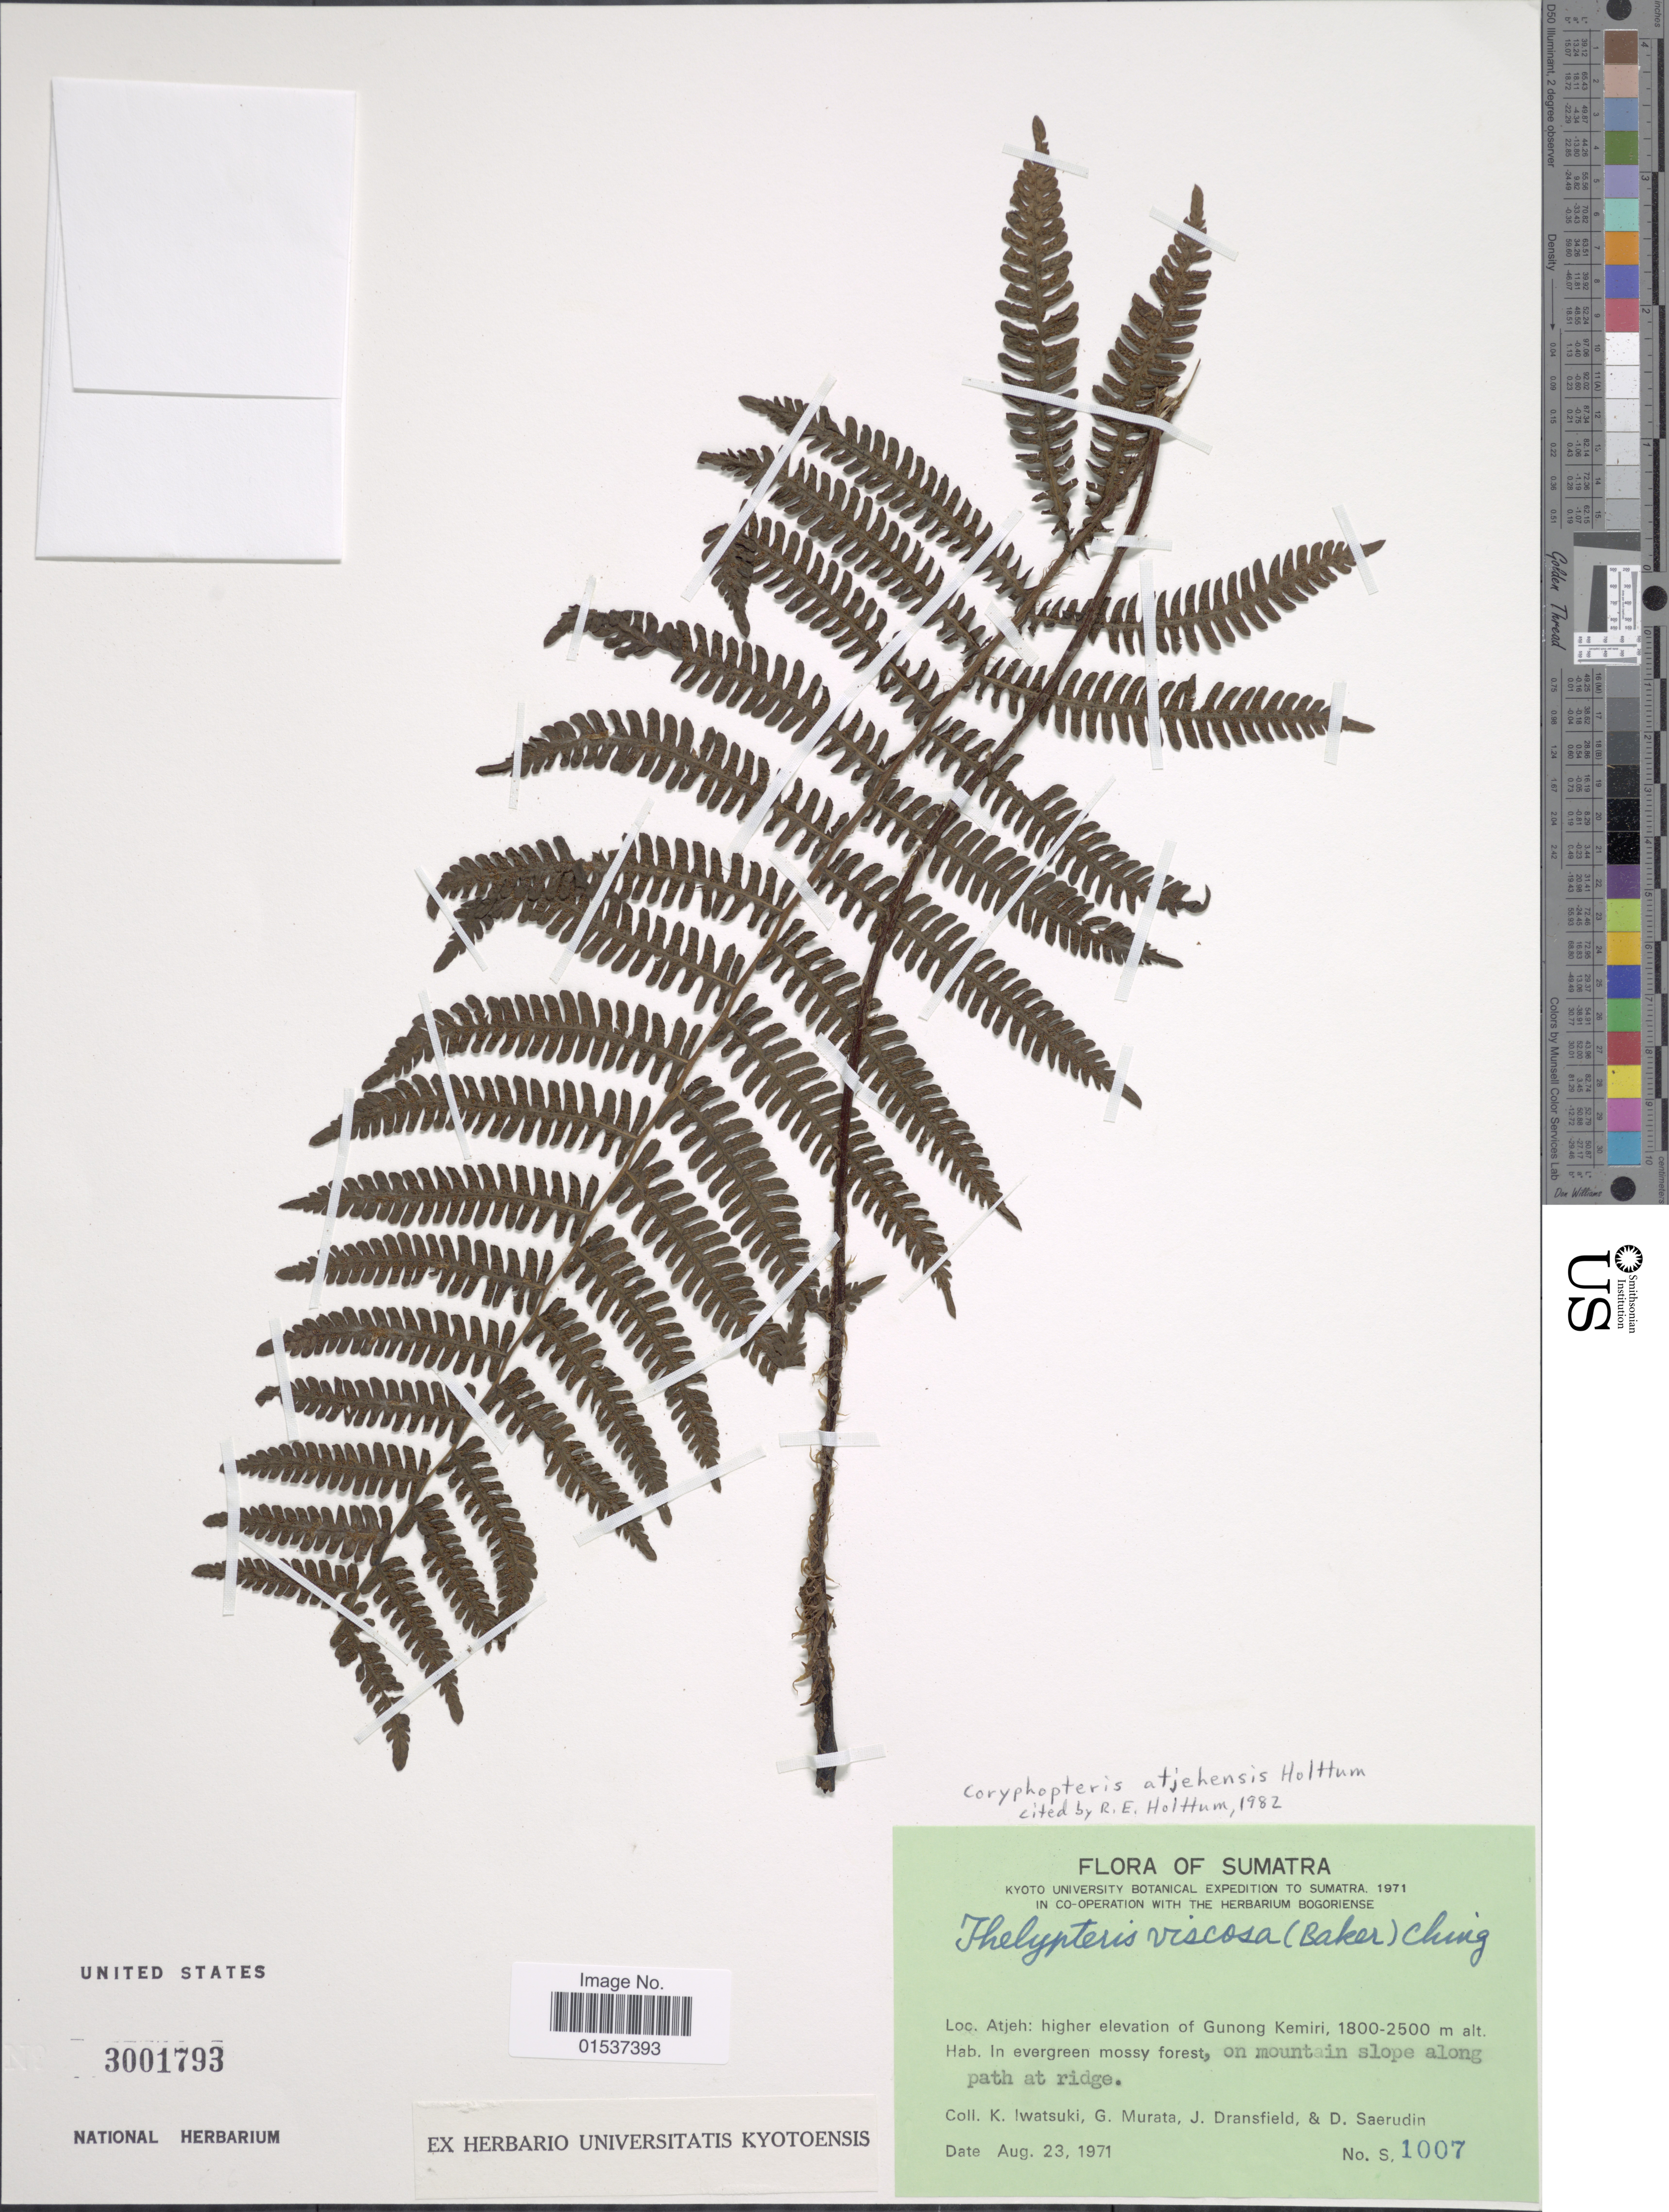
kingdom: Plantae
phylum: Tracheophyta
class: Polypodiopsida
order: Polypodiales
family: Thelypteridaceae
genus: Coryphopteris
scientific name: Coryphopteris atjehensis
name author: Holttum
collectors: K. Iwatsuki, G. Murata, J. Dransfield & D. Saerudin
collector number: S1007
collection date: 1971-08-23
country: Indonesia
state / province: Sumatra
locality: Sumatra, Atjeh: higher elevation of Gunong Kemiri.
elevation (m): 1800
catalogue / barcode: US 3001793